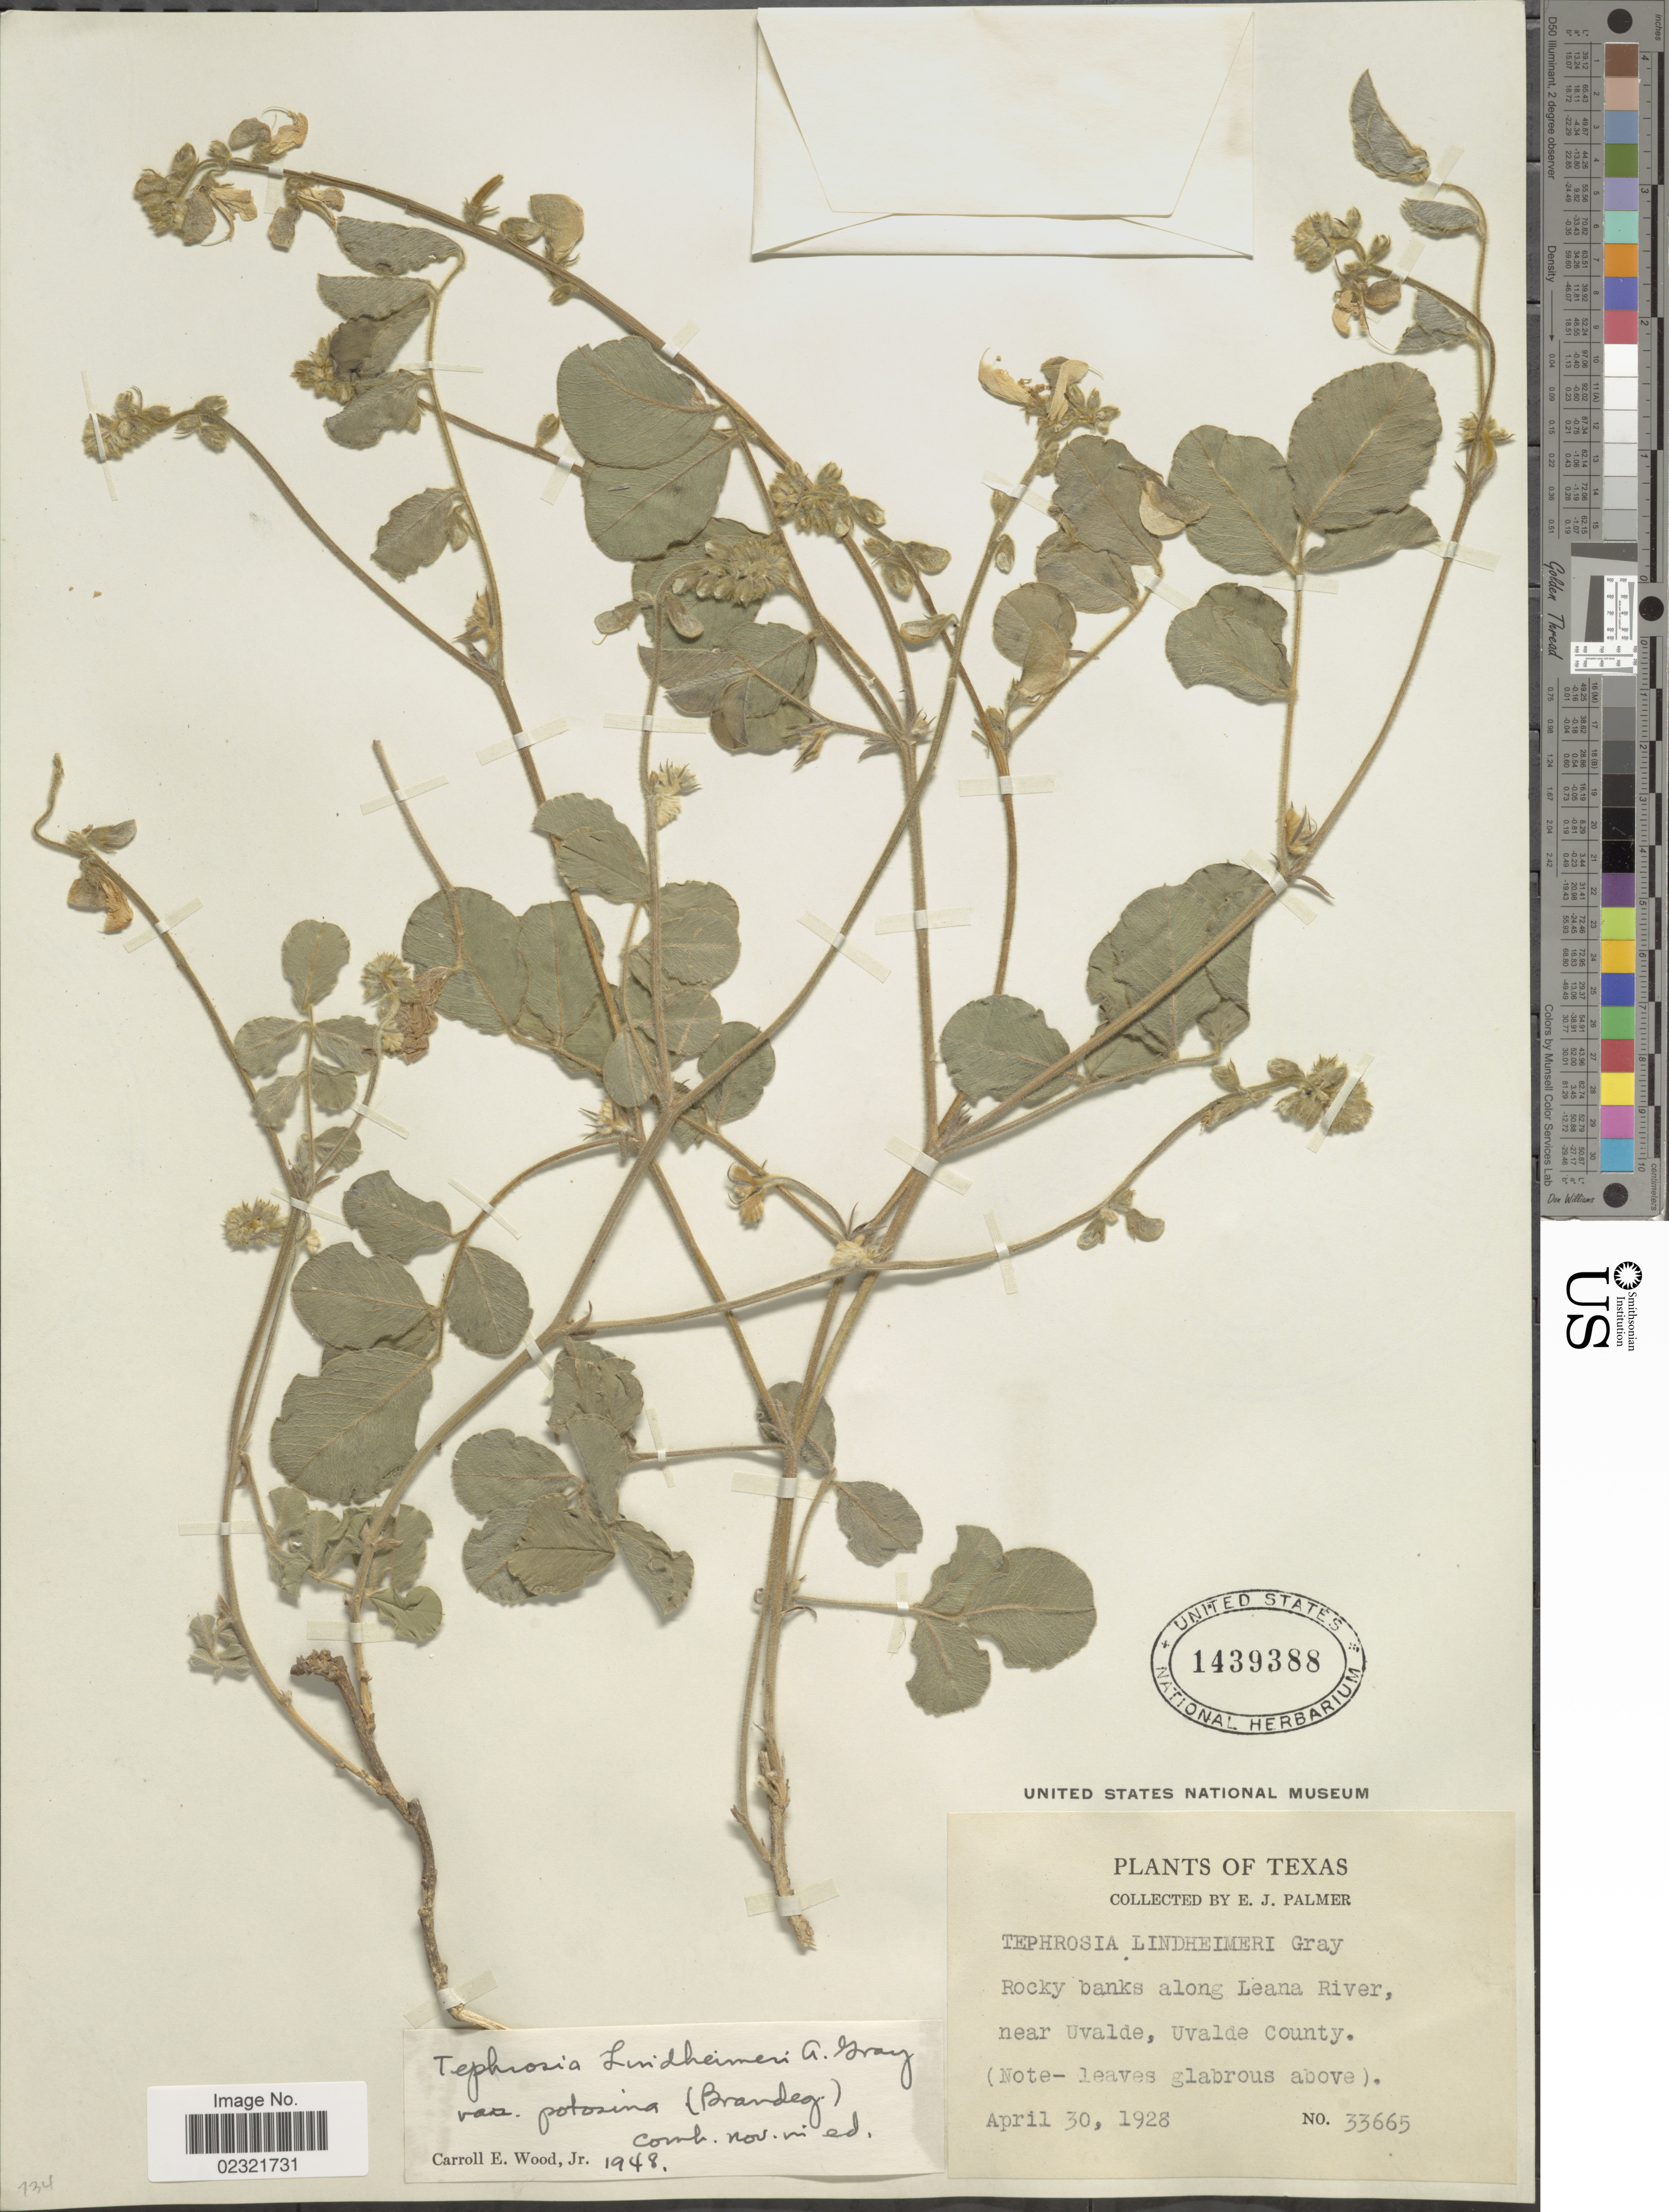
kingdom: Plantae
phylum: Tracheophyta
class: Magnoliopsida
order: Fabales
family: Fabaceae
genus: Tephrosia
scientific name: Tephrosia lindheimeri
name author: A. Gray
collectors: E. J. Palmer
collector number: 33665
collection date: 1928-04-30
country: United States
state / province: Texas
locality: Rocky banks along Leana River, near Uvalde, Uvalde County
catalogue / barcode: US 1439388